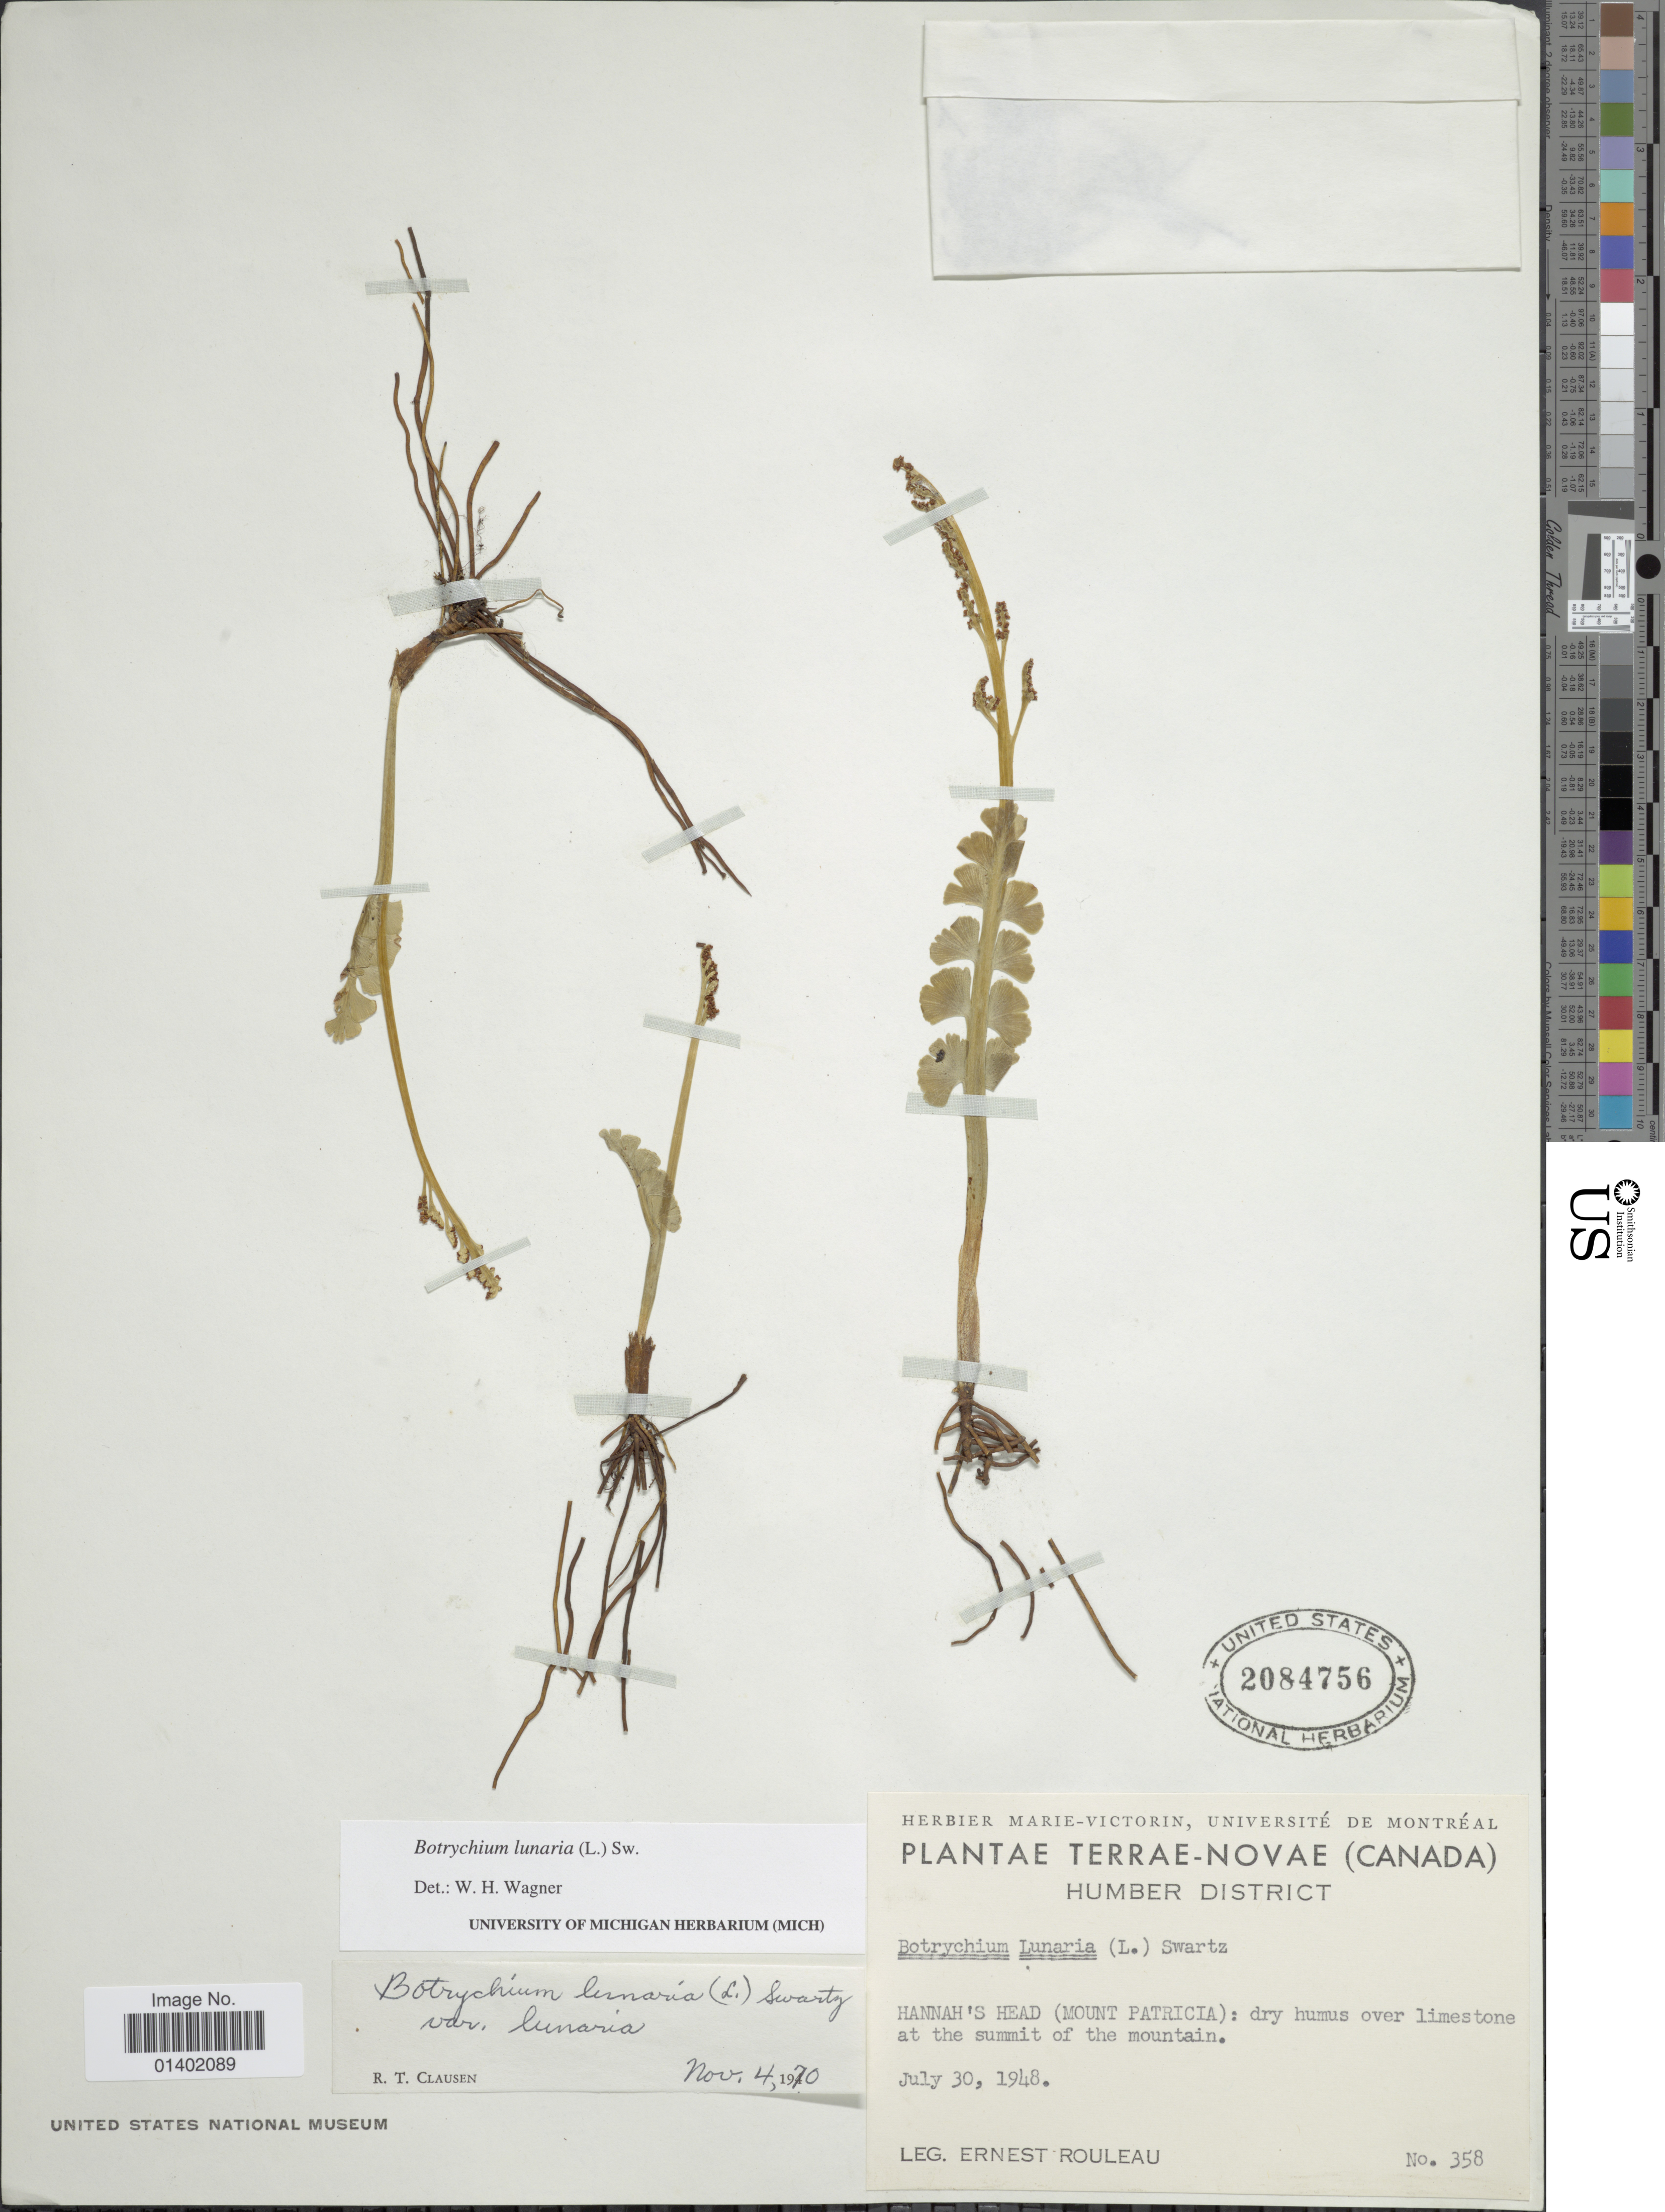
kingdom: Plantae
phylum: Tracheophyta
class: Polypodiopsida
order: Ophioglossales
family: Ophioglossaceae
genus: Botrychium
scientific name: Botrychium lunaria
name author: (L.) Sw.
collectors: R. T. Clausen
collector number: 358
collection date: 1948-07-30/1970-11-04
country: Canada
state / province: Newfoundland and Labrador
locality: Plantae Terrae- Novae, Humber District, Hanna's Head (Mount Patricia)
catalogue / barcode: US 2084756